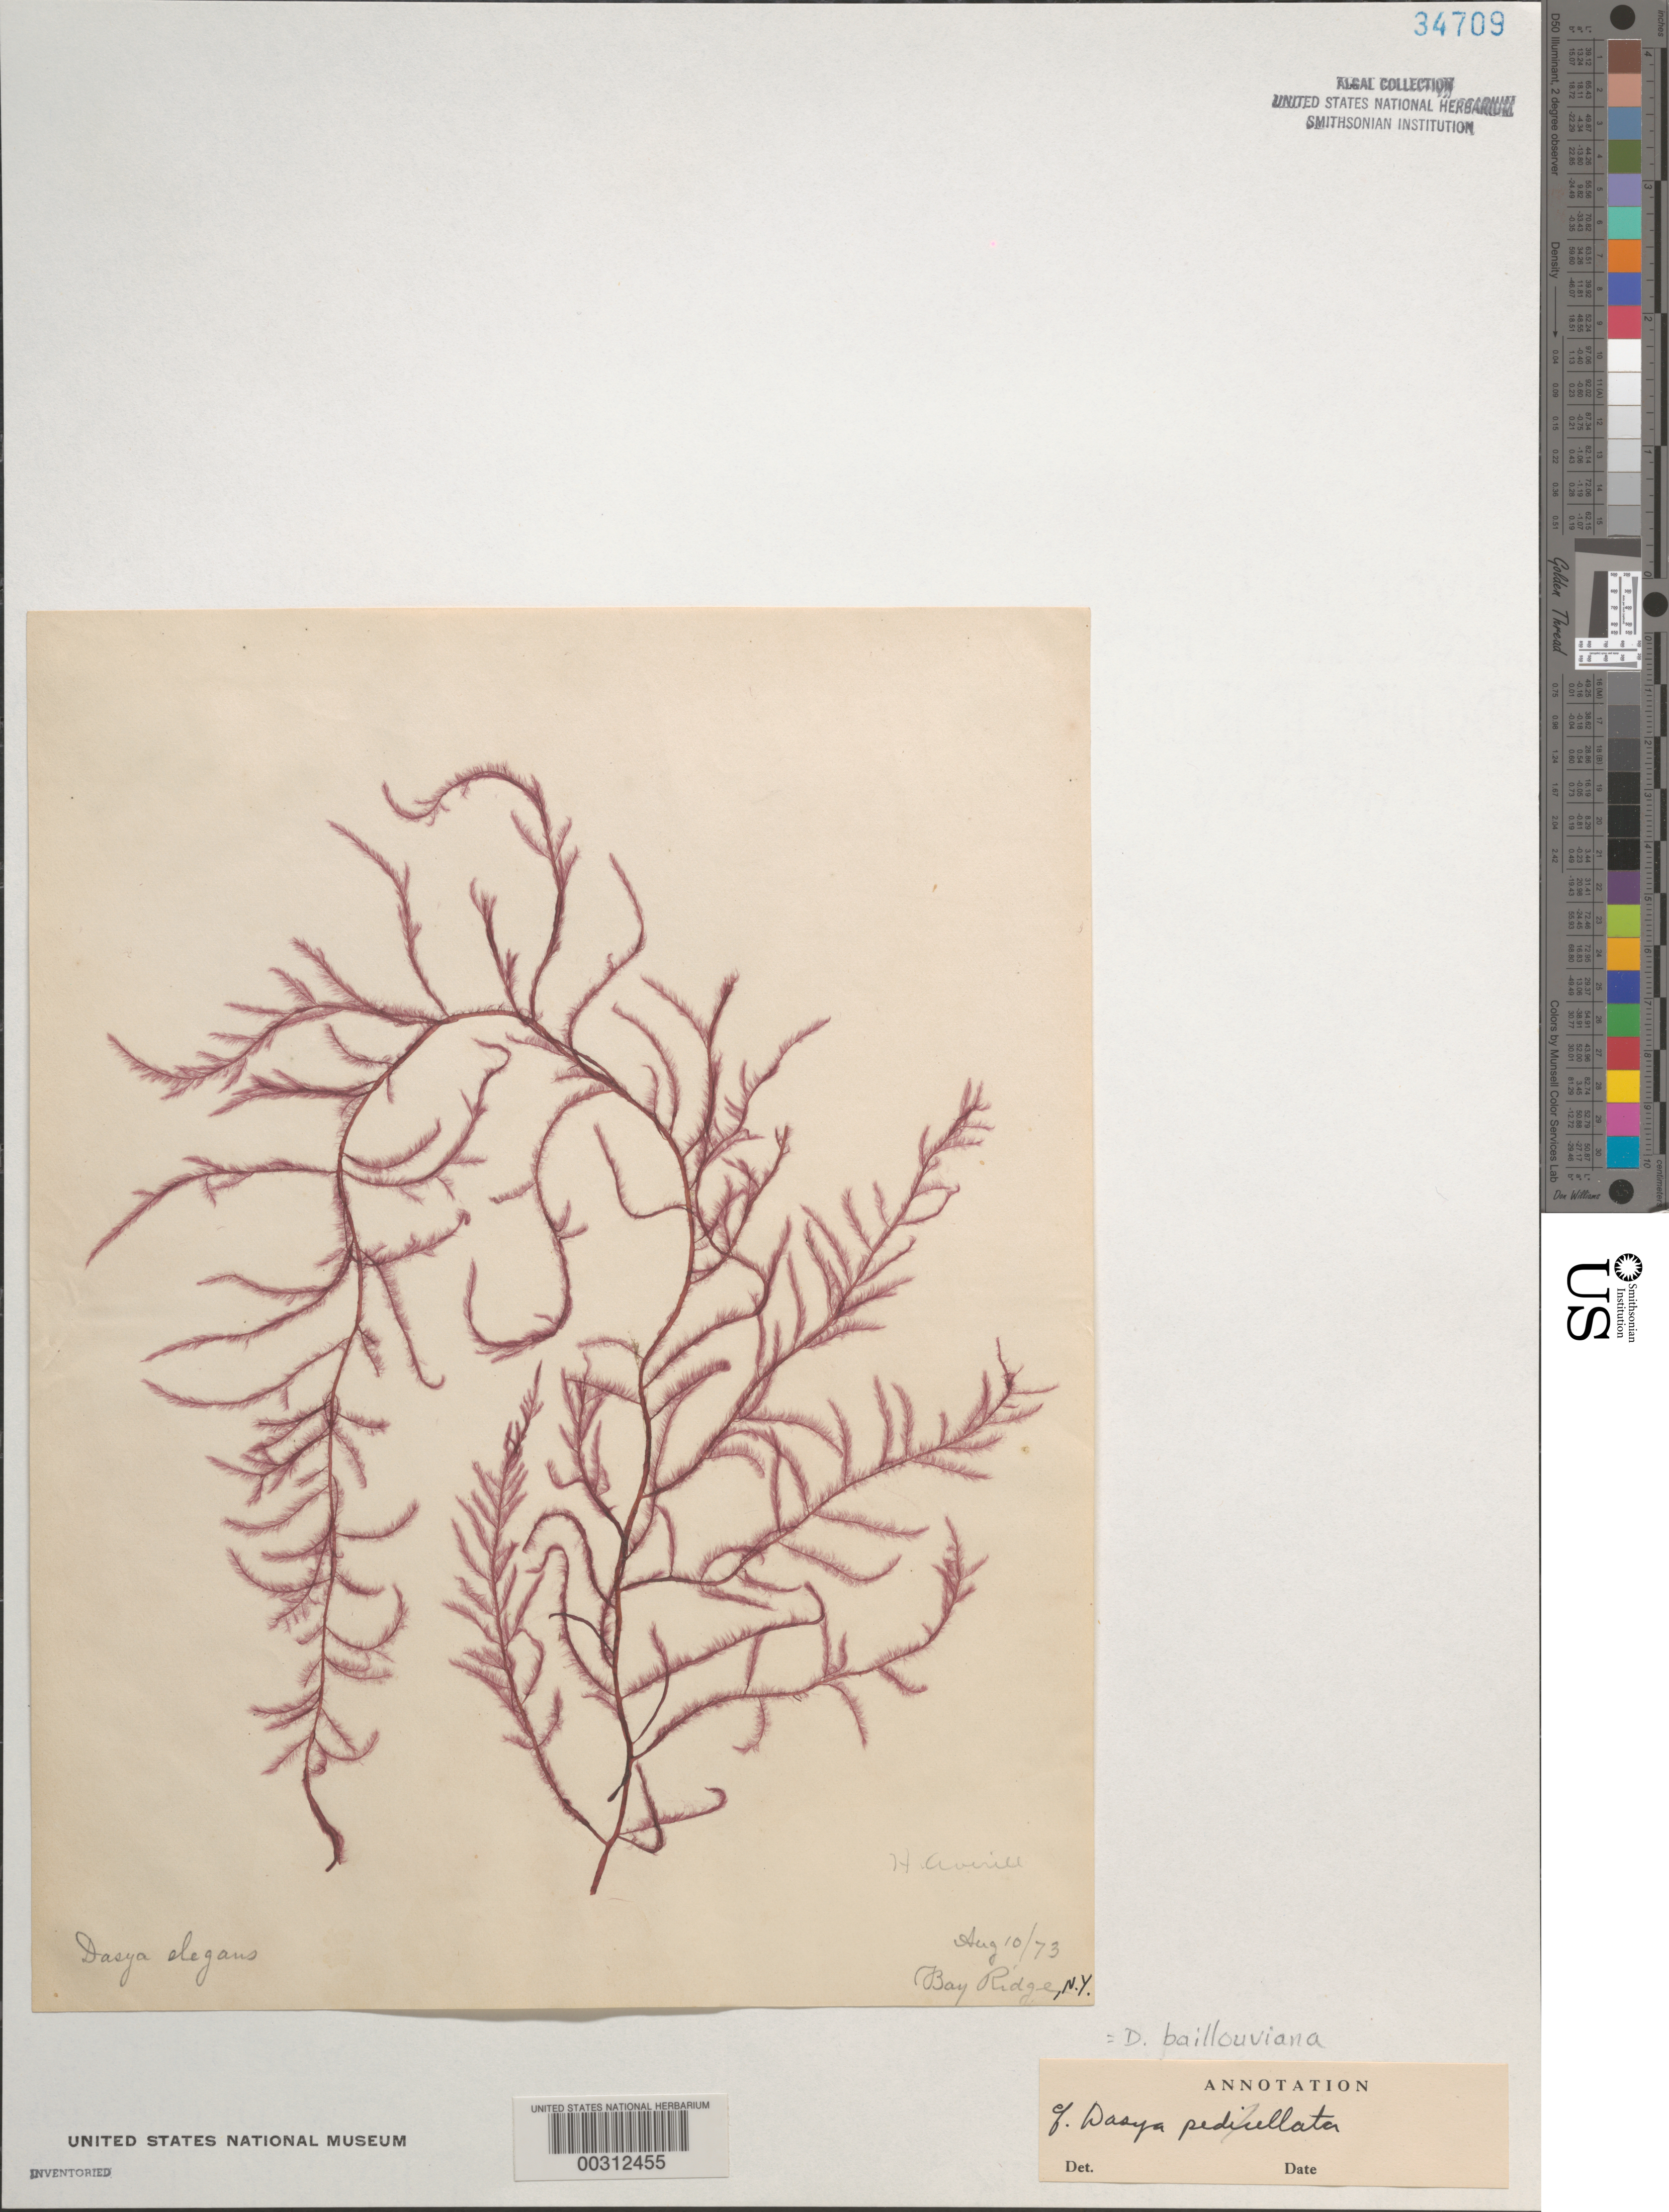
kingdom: Plantae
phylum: Rhodophyta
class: Florideophyceae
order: Ceramiales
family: Dasyaceae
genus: Dasya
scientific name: Dasya pedicellata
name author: (C. Agardh) C. Agardh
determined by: Algae name updating Project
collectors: H. Averill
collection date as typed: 10 Aug 1873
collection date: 1873-08-10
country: United States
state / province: New York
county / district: Kings County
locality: Bay Ridge, Brooklyn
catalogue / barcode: US 34709